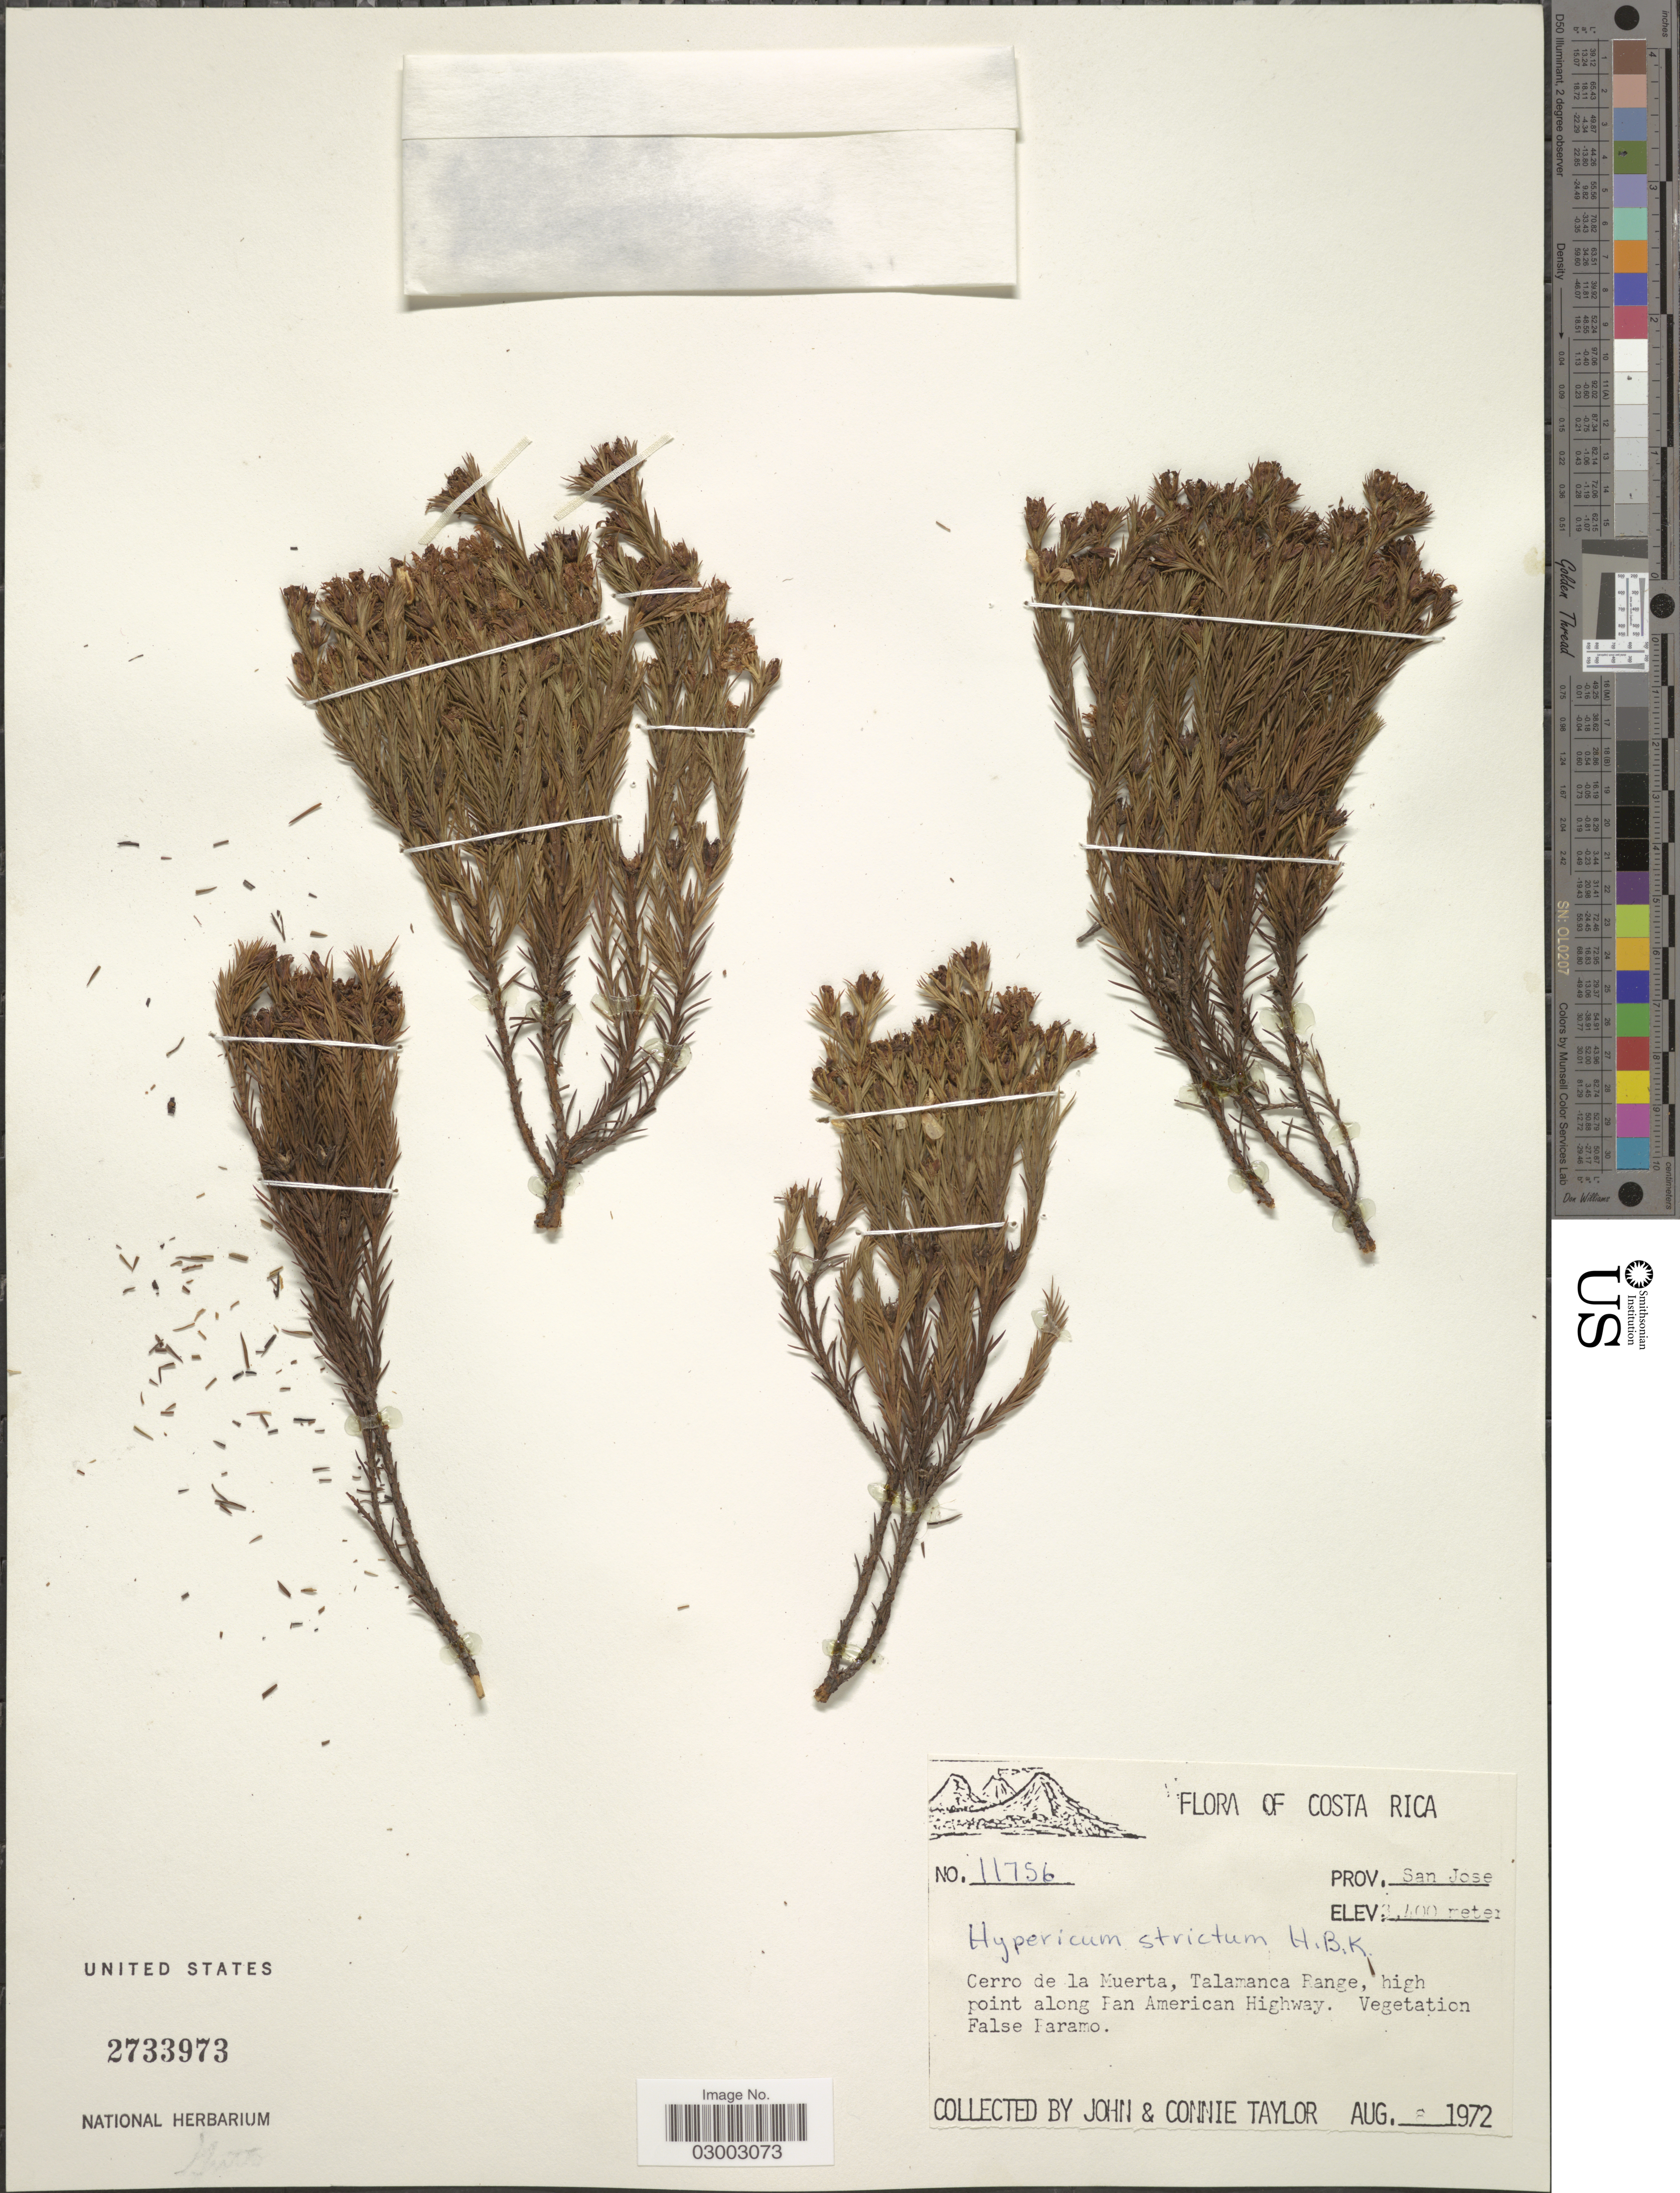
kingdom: Plantae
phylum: Tracheophyta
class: Magnoliopsida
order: Malpighiales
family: Hypericaceae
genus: Hypericum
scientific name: Hypericum strictum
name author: Kunth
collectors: J. Taylor & C. Taylor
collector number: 11756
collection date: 1972-08-08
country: Costa Rica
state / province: San José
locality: Cerro de la Muerta, Talamanca Range, high point along Pan American Highway.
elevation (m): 3400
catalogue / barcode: US 2733973